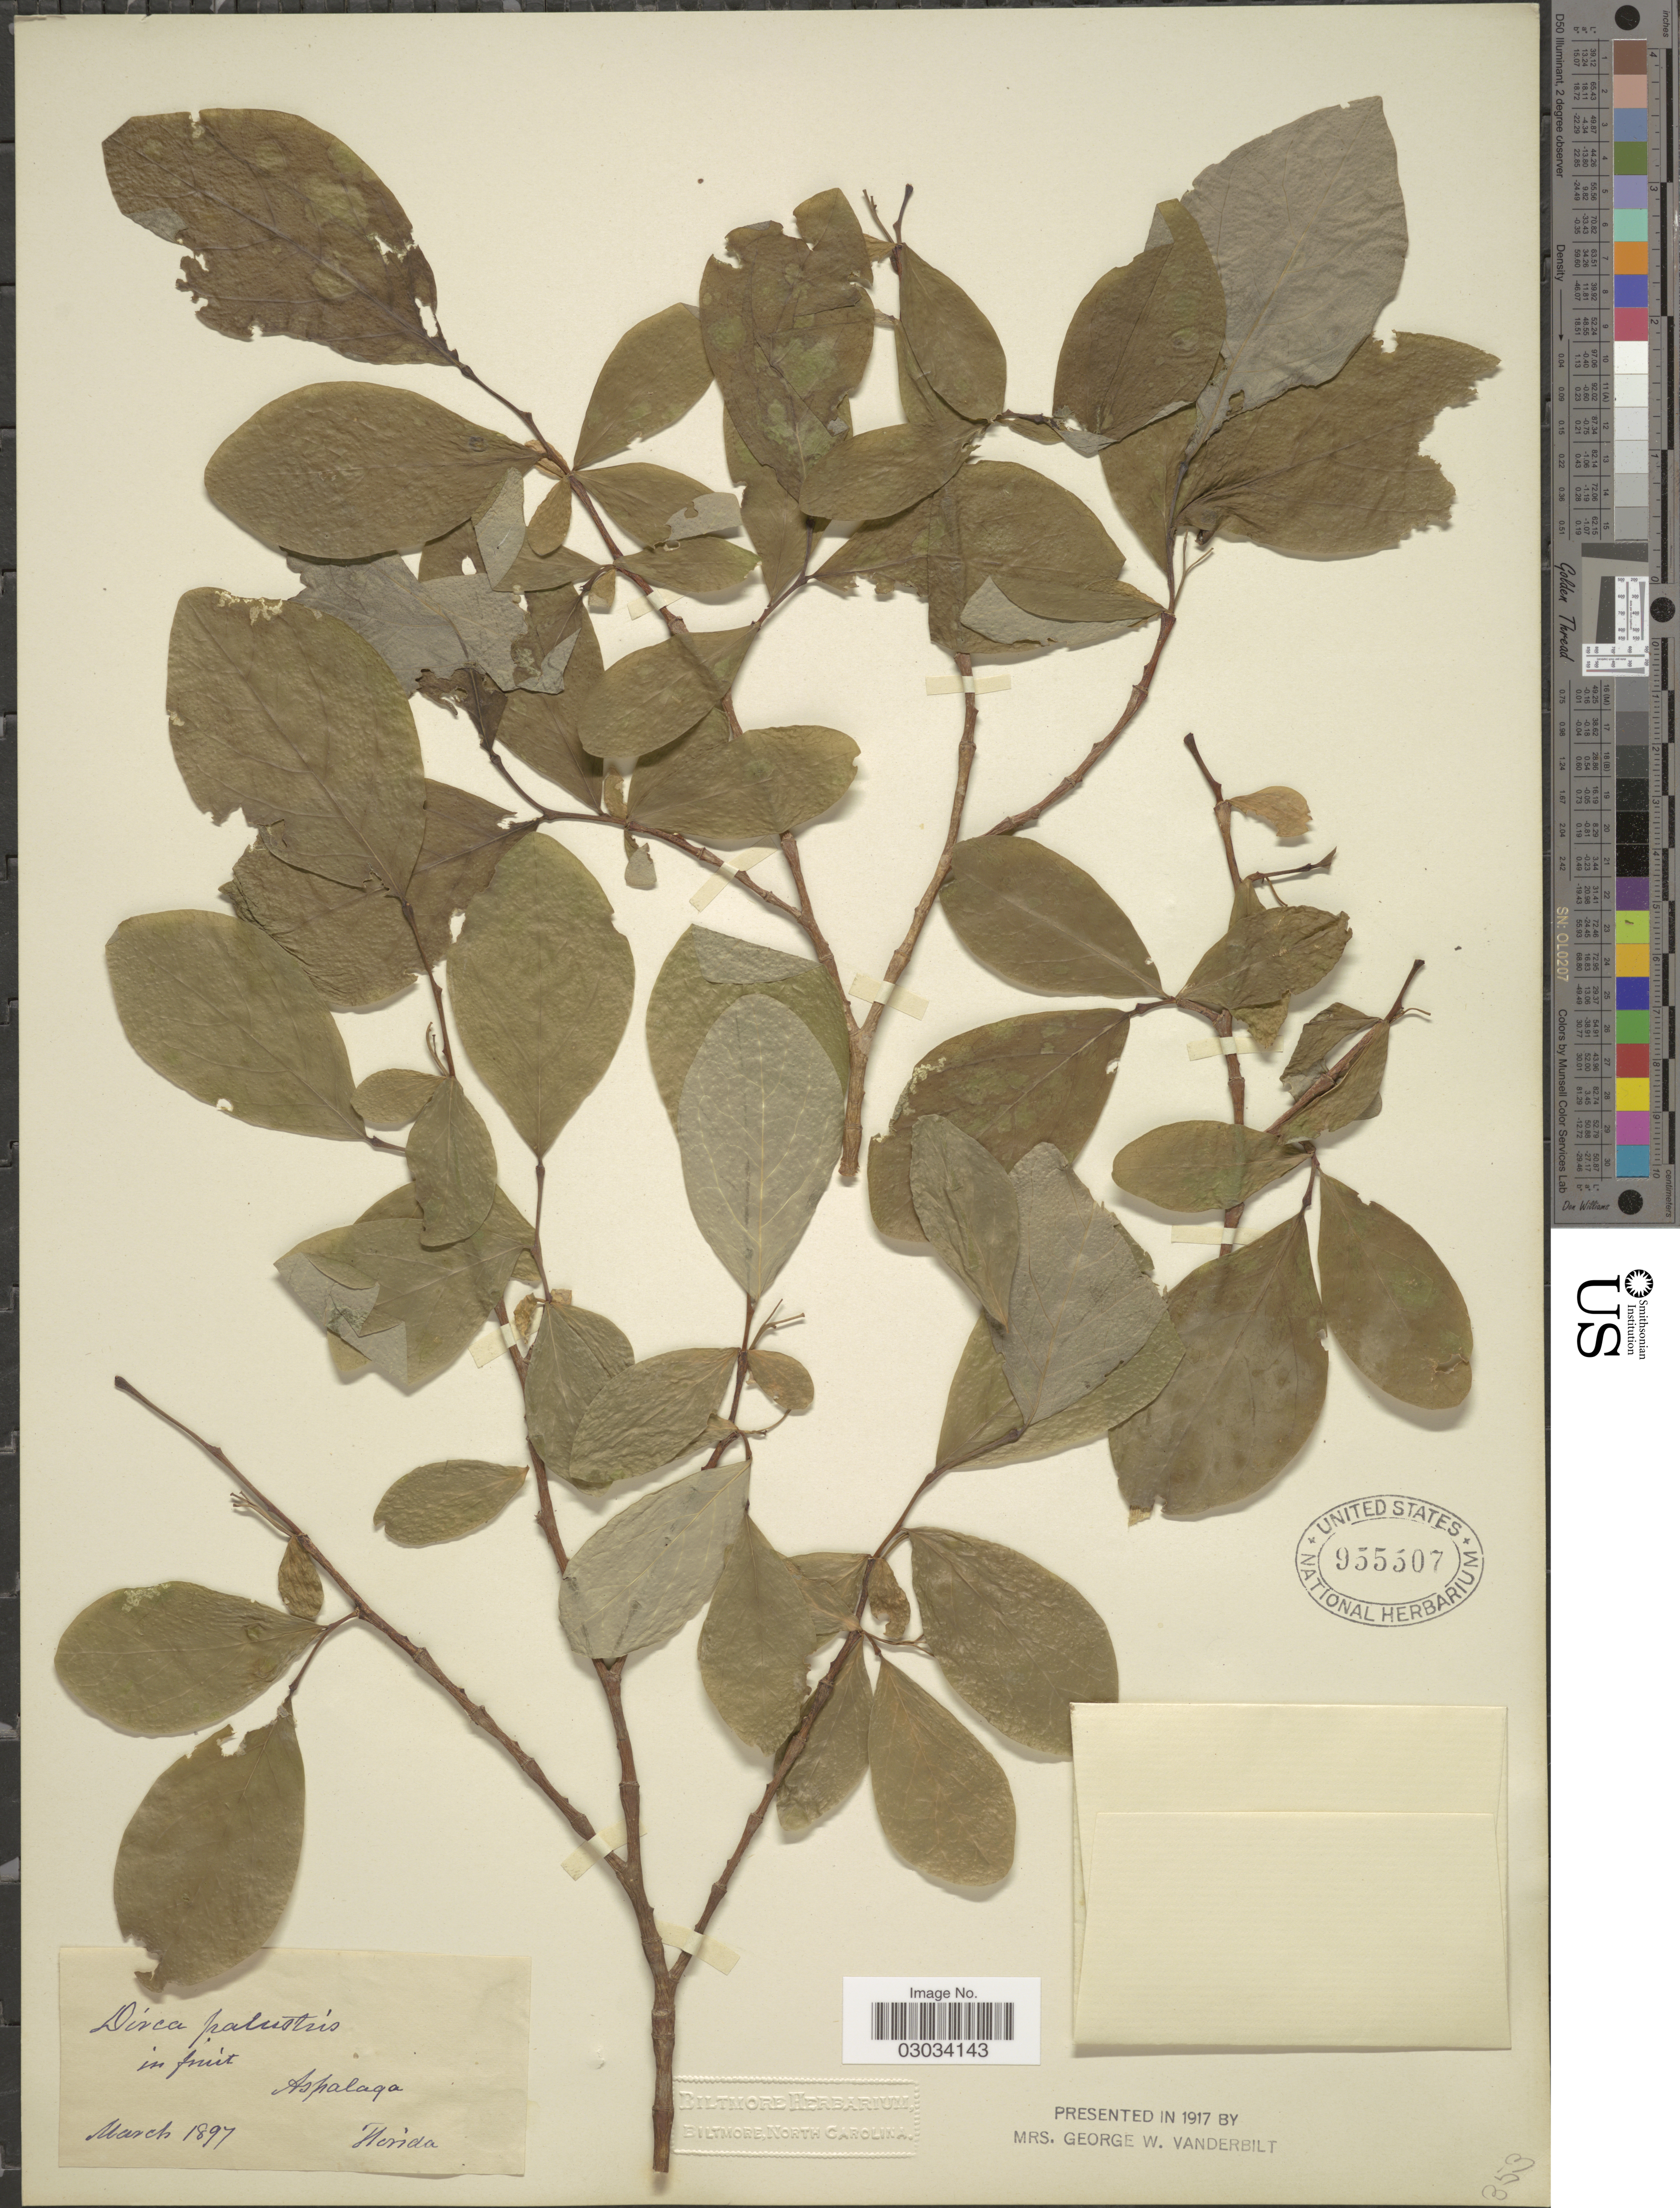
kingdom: Plantae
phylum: Tracheophyta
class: Magnoliopsida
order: Malvales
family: Thymelaeaceae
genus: Dirca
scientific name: Dirca palustris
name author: L.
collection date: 1897-03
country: United States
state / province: Florida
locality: Aspalaga.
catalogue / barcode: US 955507